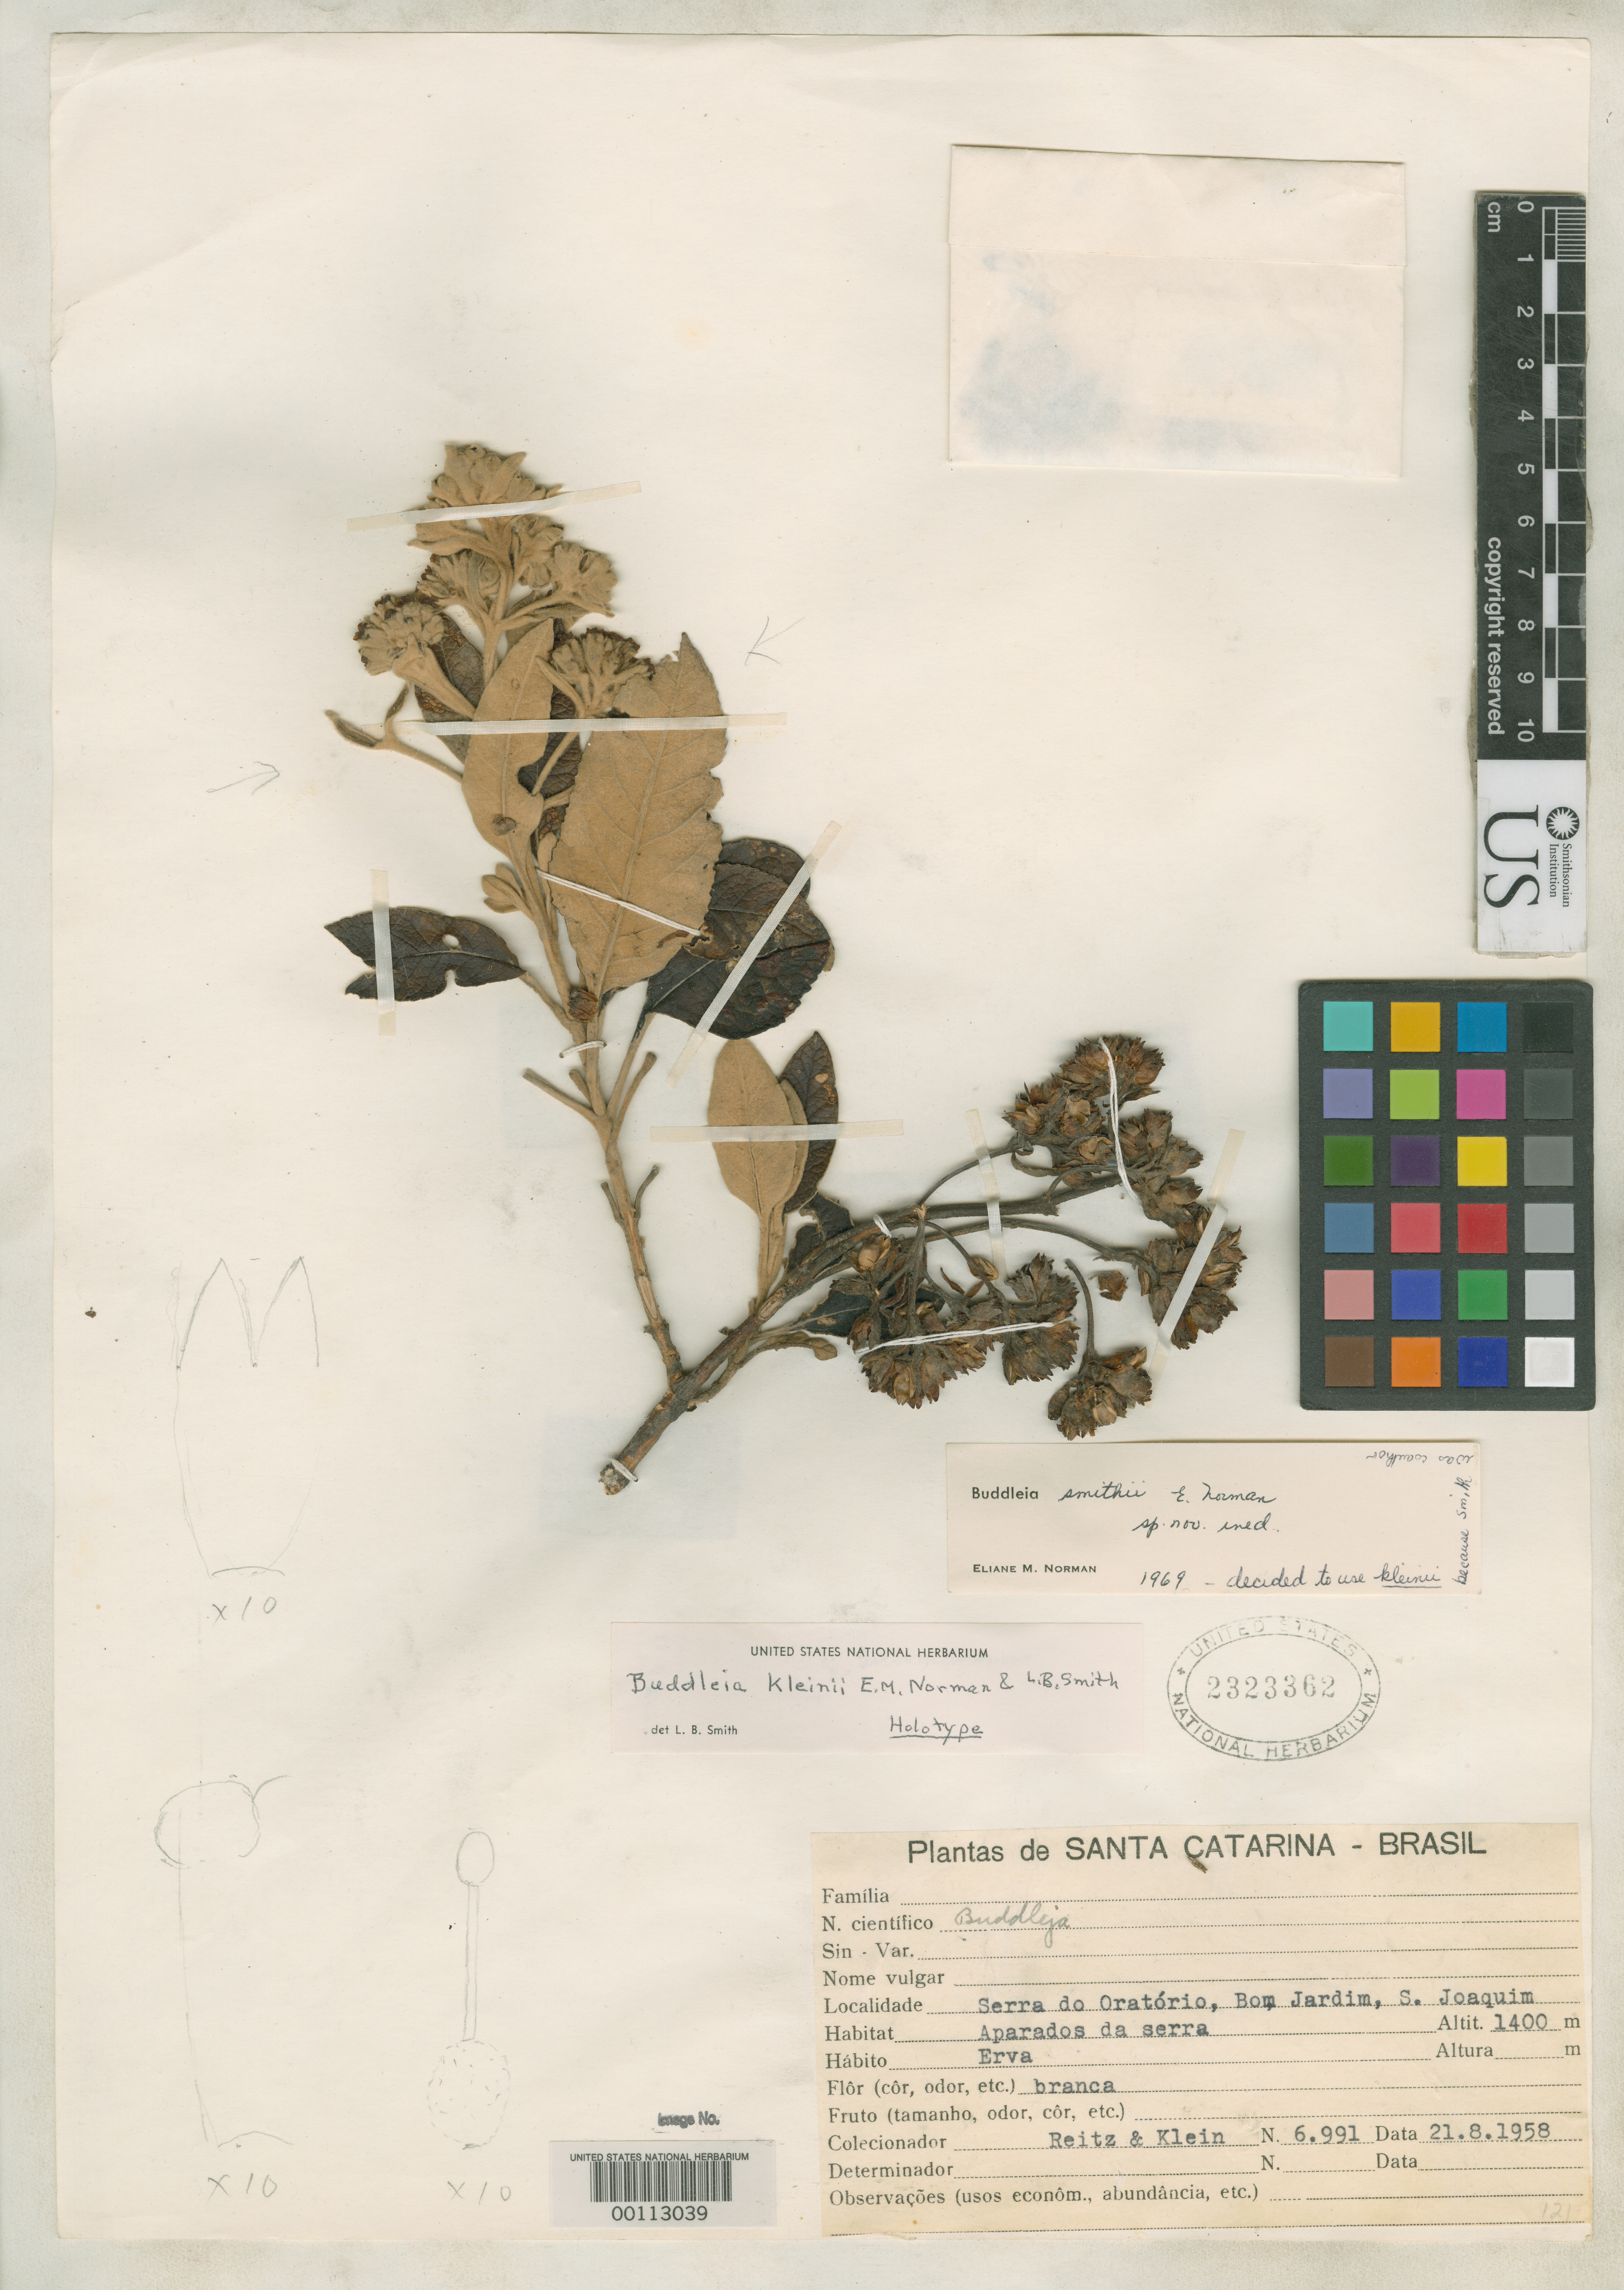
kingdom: Plantae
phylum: Tracheophyta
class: Magnoliopsida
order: Lamiales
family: Scrophulariaceae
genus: Buddleja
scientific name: Buddleja kleinii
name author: E.M. Norman & L.B. Sm. in L.B. Sm.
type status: Holotype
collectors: R. Reitz & R. M. Klein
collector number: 6991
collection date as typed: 21 Aug 1958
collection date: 1958-08-21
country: Brazil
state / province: Santa Catarina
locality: Serra do Oratorio, Bom Jardim da Serra.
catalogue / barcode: US 2323362